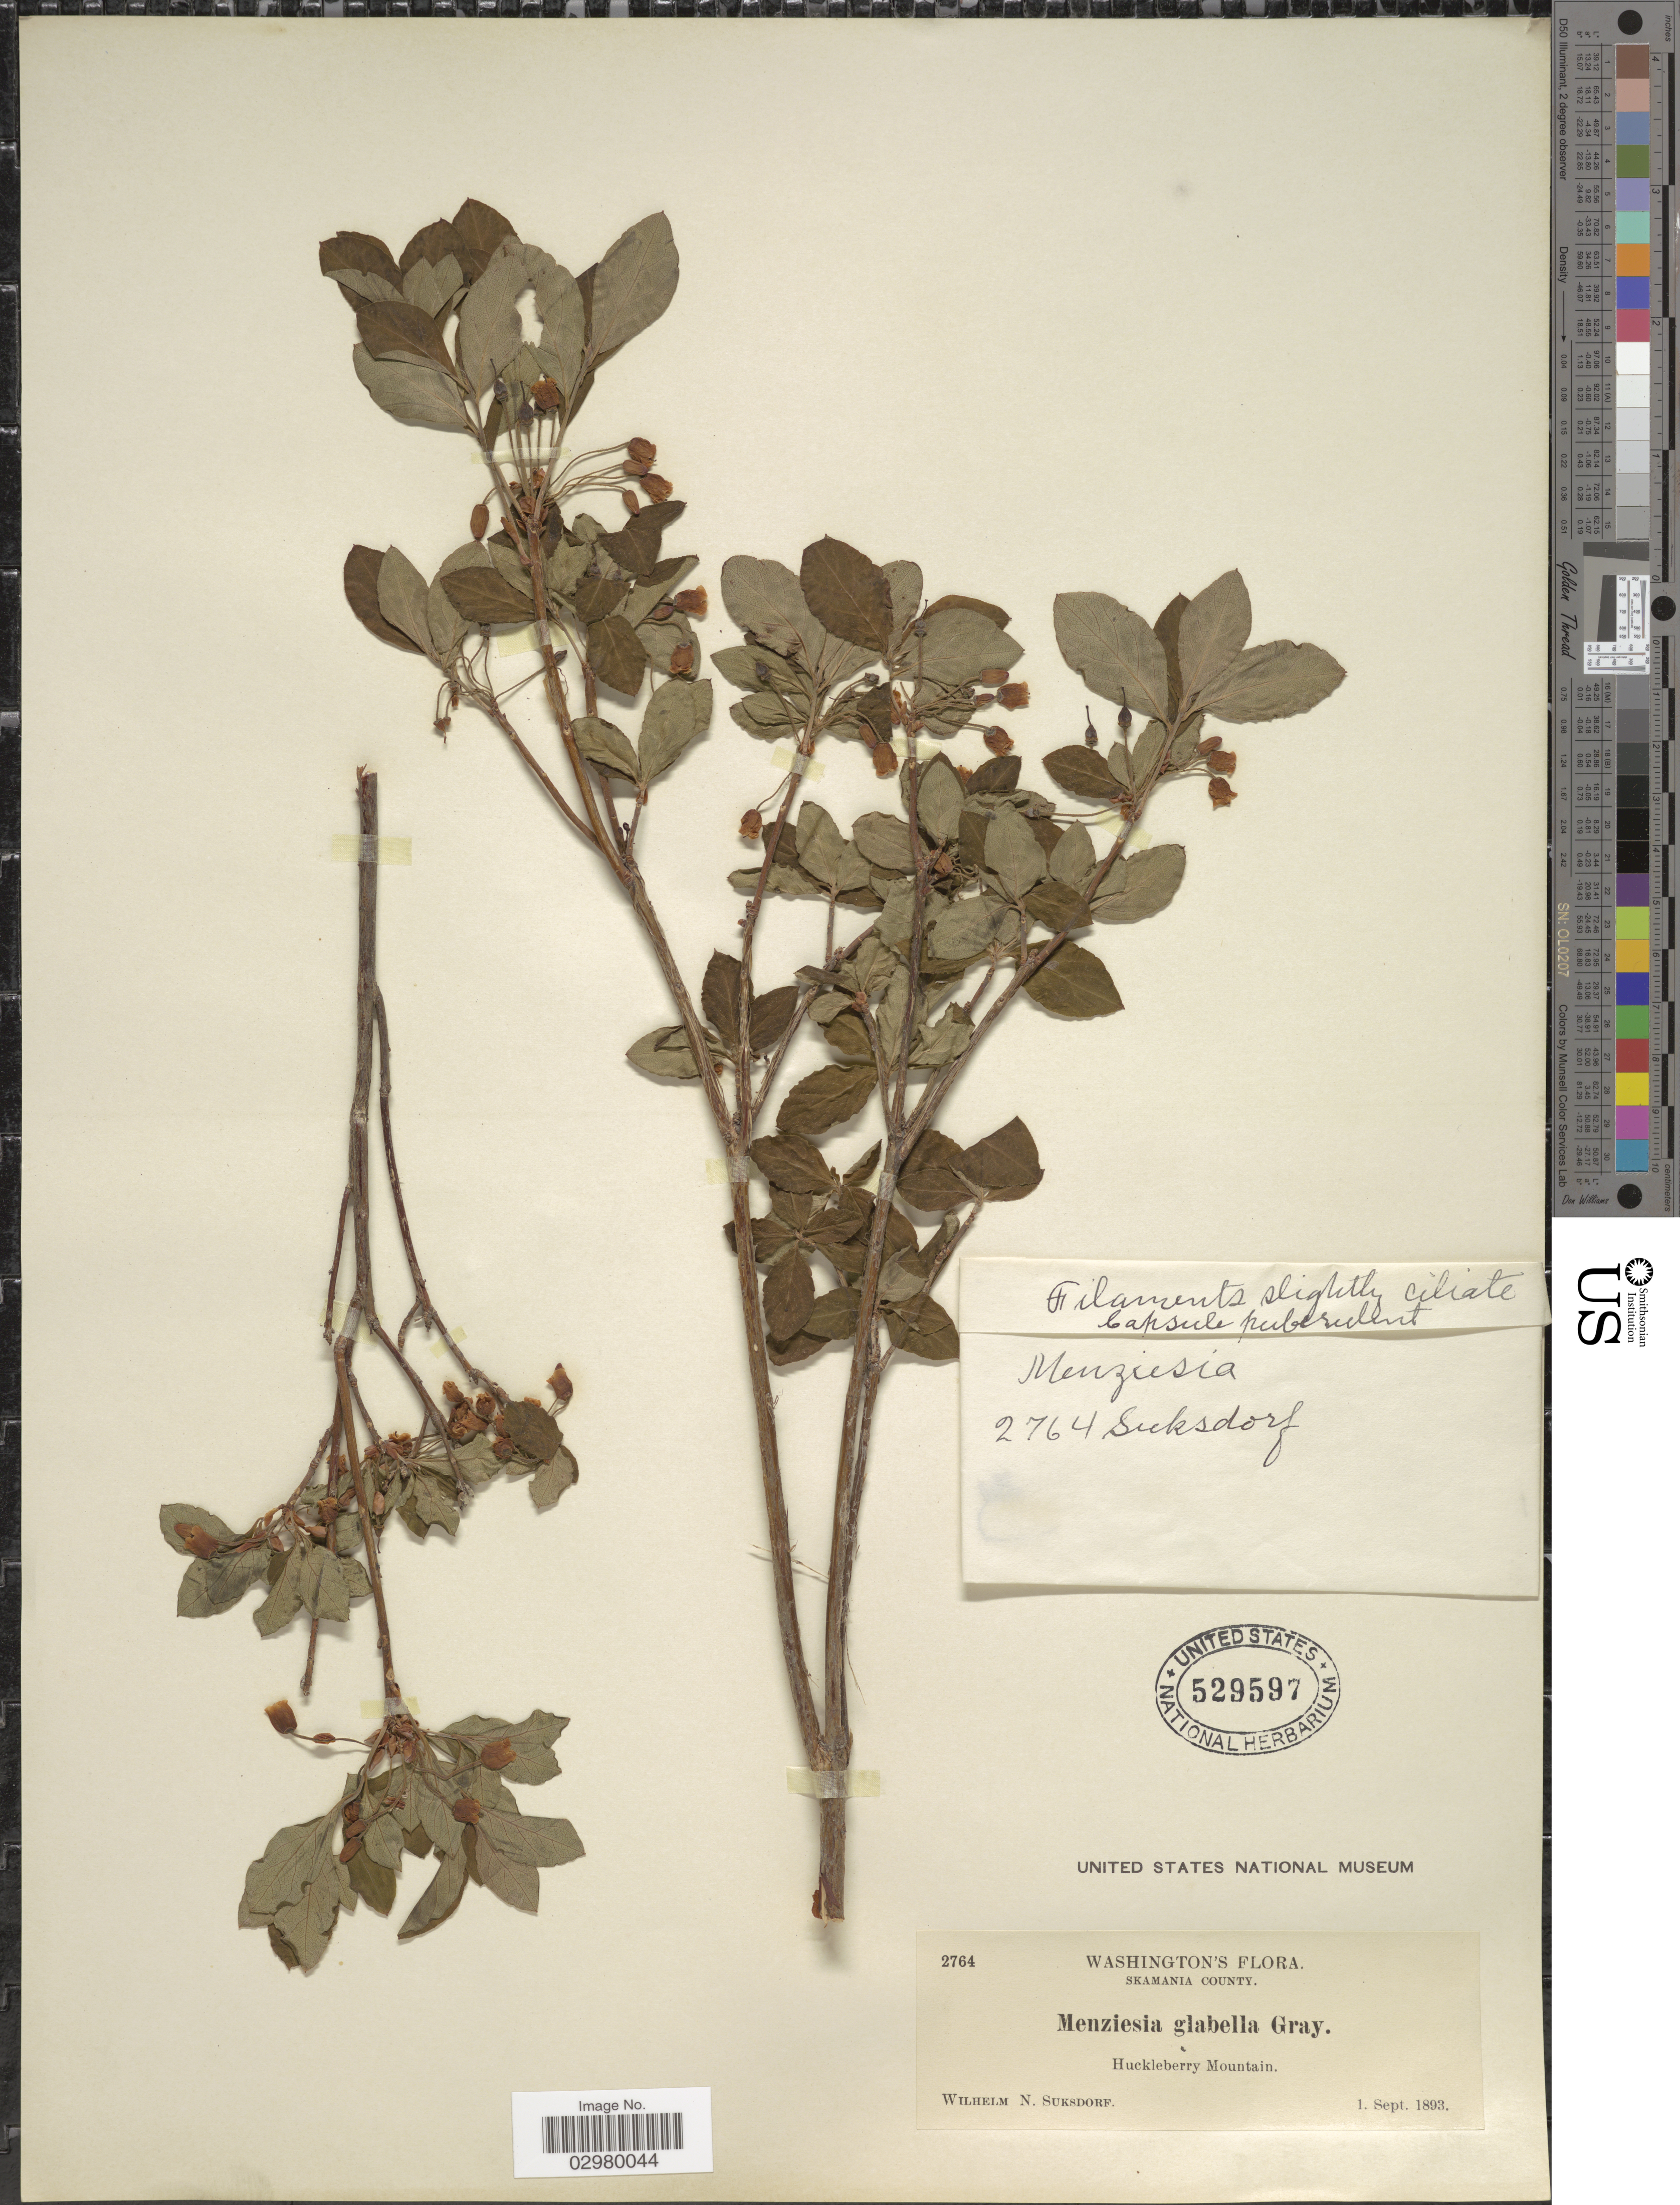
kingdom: Plantae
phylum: Tracheophyta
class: Magnoliopsida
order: Ericales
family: Ericaceae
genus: Menziesia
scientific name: Menziesia ferruginea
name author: Sm.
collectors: W. N. Suksdorf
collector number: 2764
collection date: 1893-09-01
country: United States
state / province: Washington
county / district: Skamania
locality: Skamania County. Huckleberry Mountain.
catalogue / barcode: US 529597